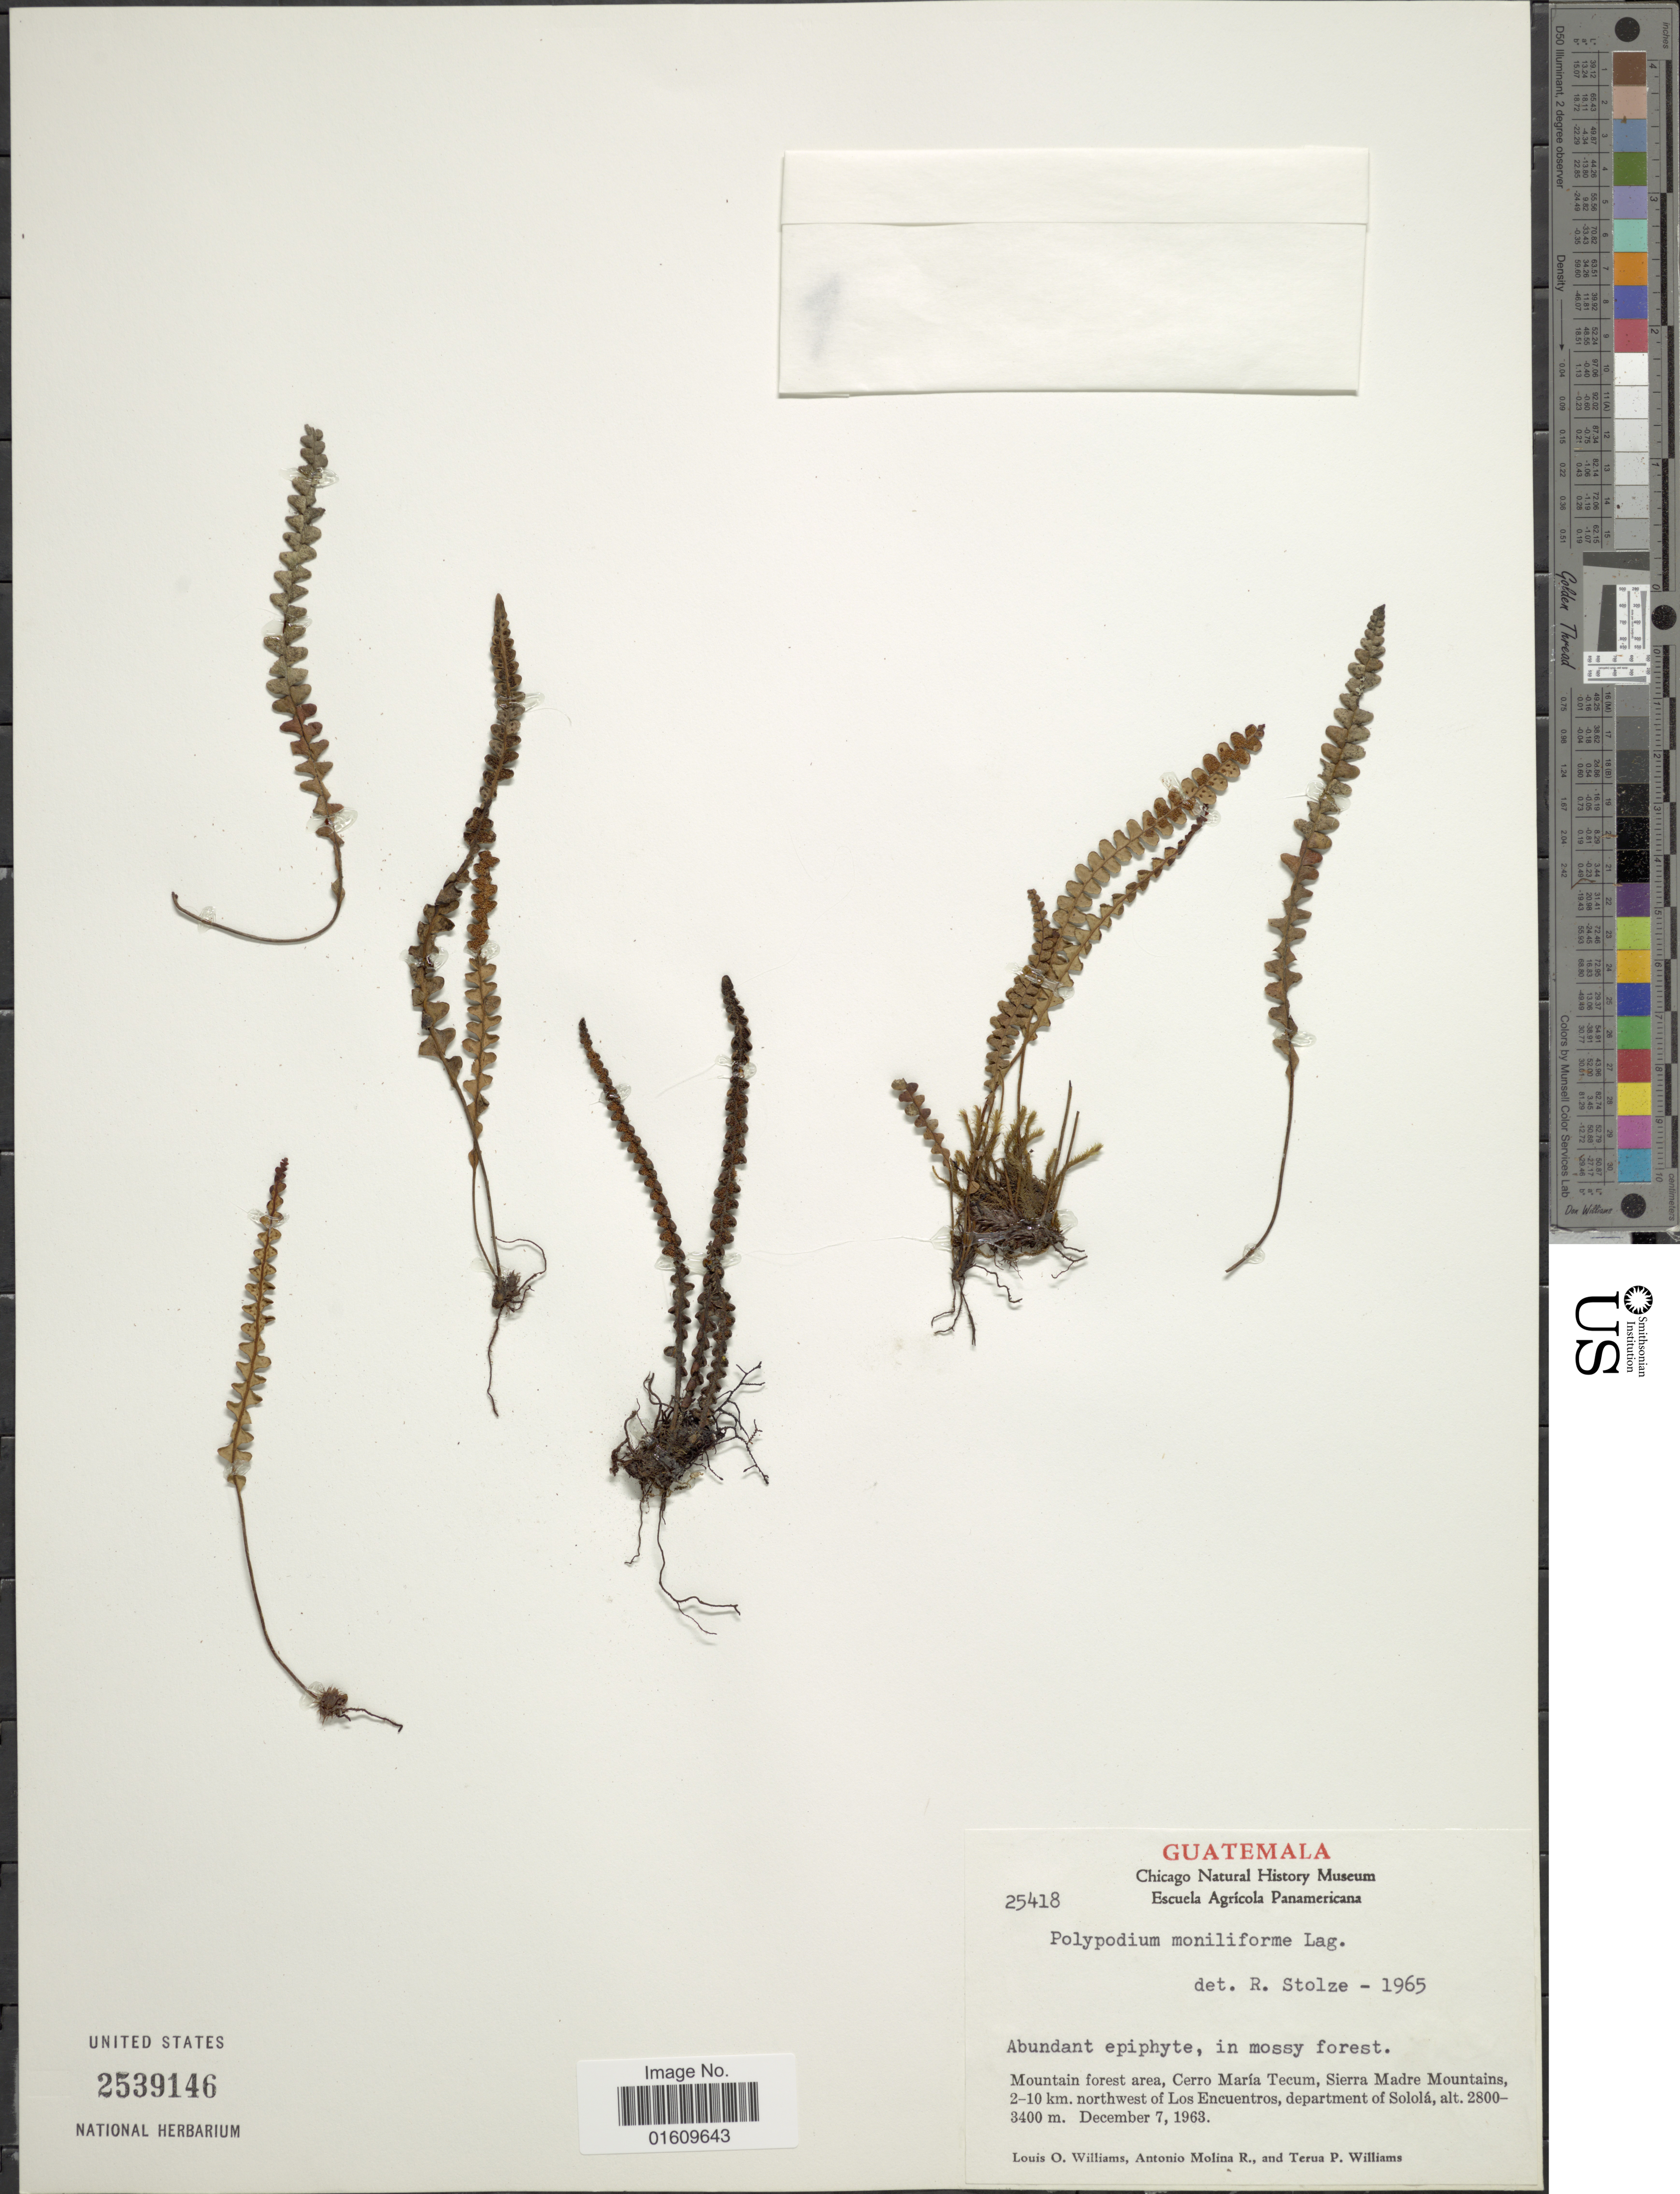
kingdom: Plantae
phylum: Tracheophyta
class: Polypodiopsida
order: Polypodiales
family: Polypodiaceae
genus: Melpomene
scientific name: Melpomene moniliformis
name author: (Lag. ex Sw.) A.R. Sm. & R.C. Moran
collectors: L. O. Williams, A. Molina R. & T. P. Williams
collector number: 25418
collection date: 1963-12-07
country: Guatemala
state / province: Sololá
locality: Mountain forest area, Cerro Maria Tecum, Sierra Madre Mountains, 2 - 10 km, northwest of Los Encuentros, department of Solola.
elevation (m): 2800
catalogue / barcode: US 2539146